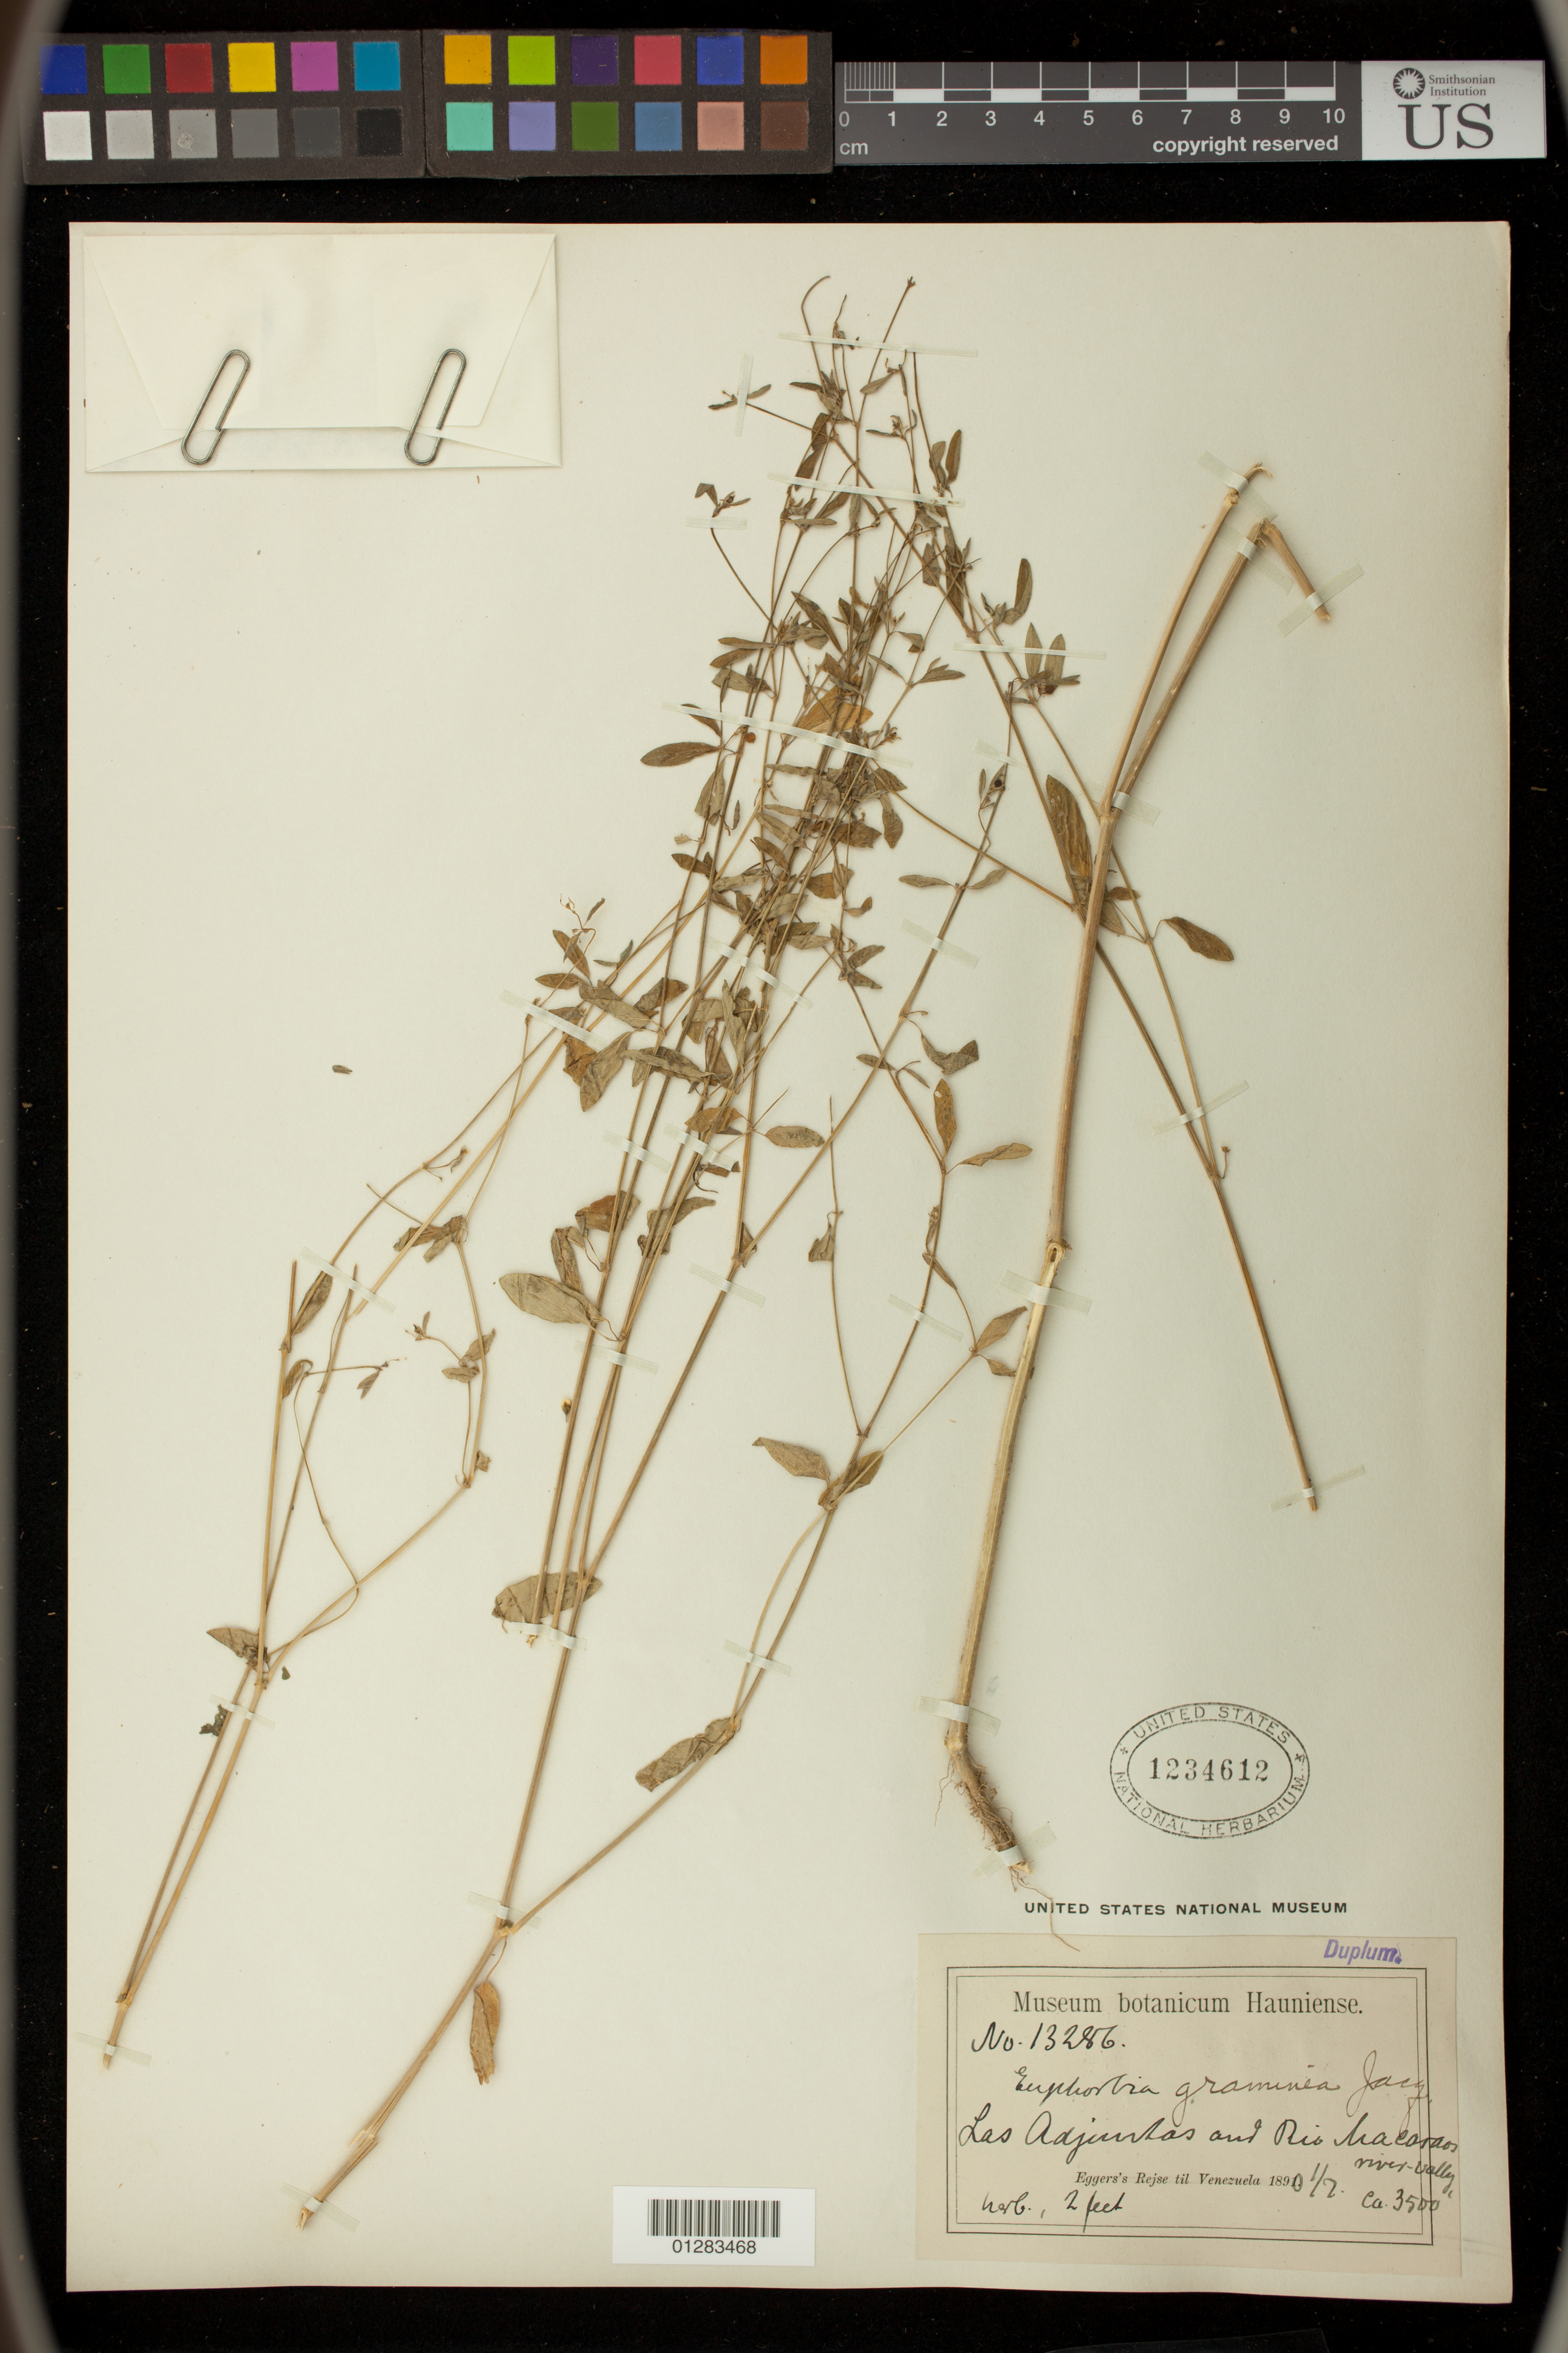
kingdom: Plantae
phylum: Tracheophyta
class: Magnoliopsida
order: Malpighiales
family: Euphorbiaceae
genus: Euphorbia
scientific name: Euphorbia graminea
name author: Jacq.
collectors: H. F. A. von Eggers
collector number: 13286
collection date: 1890-07-01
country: Venezuela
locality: Las Adjuntas and Rio Macaraos river valley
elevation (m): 3500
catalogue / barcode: US 1234612